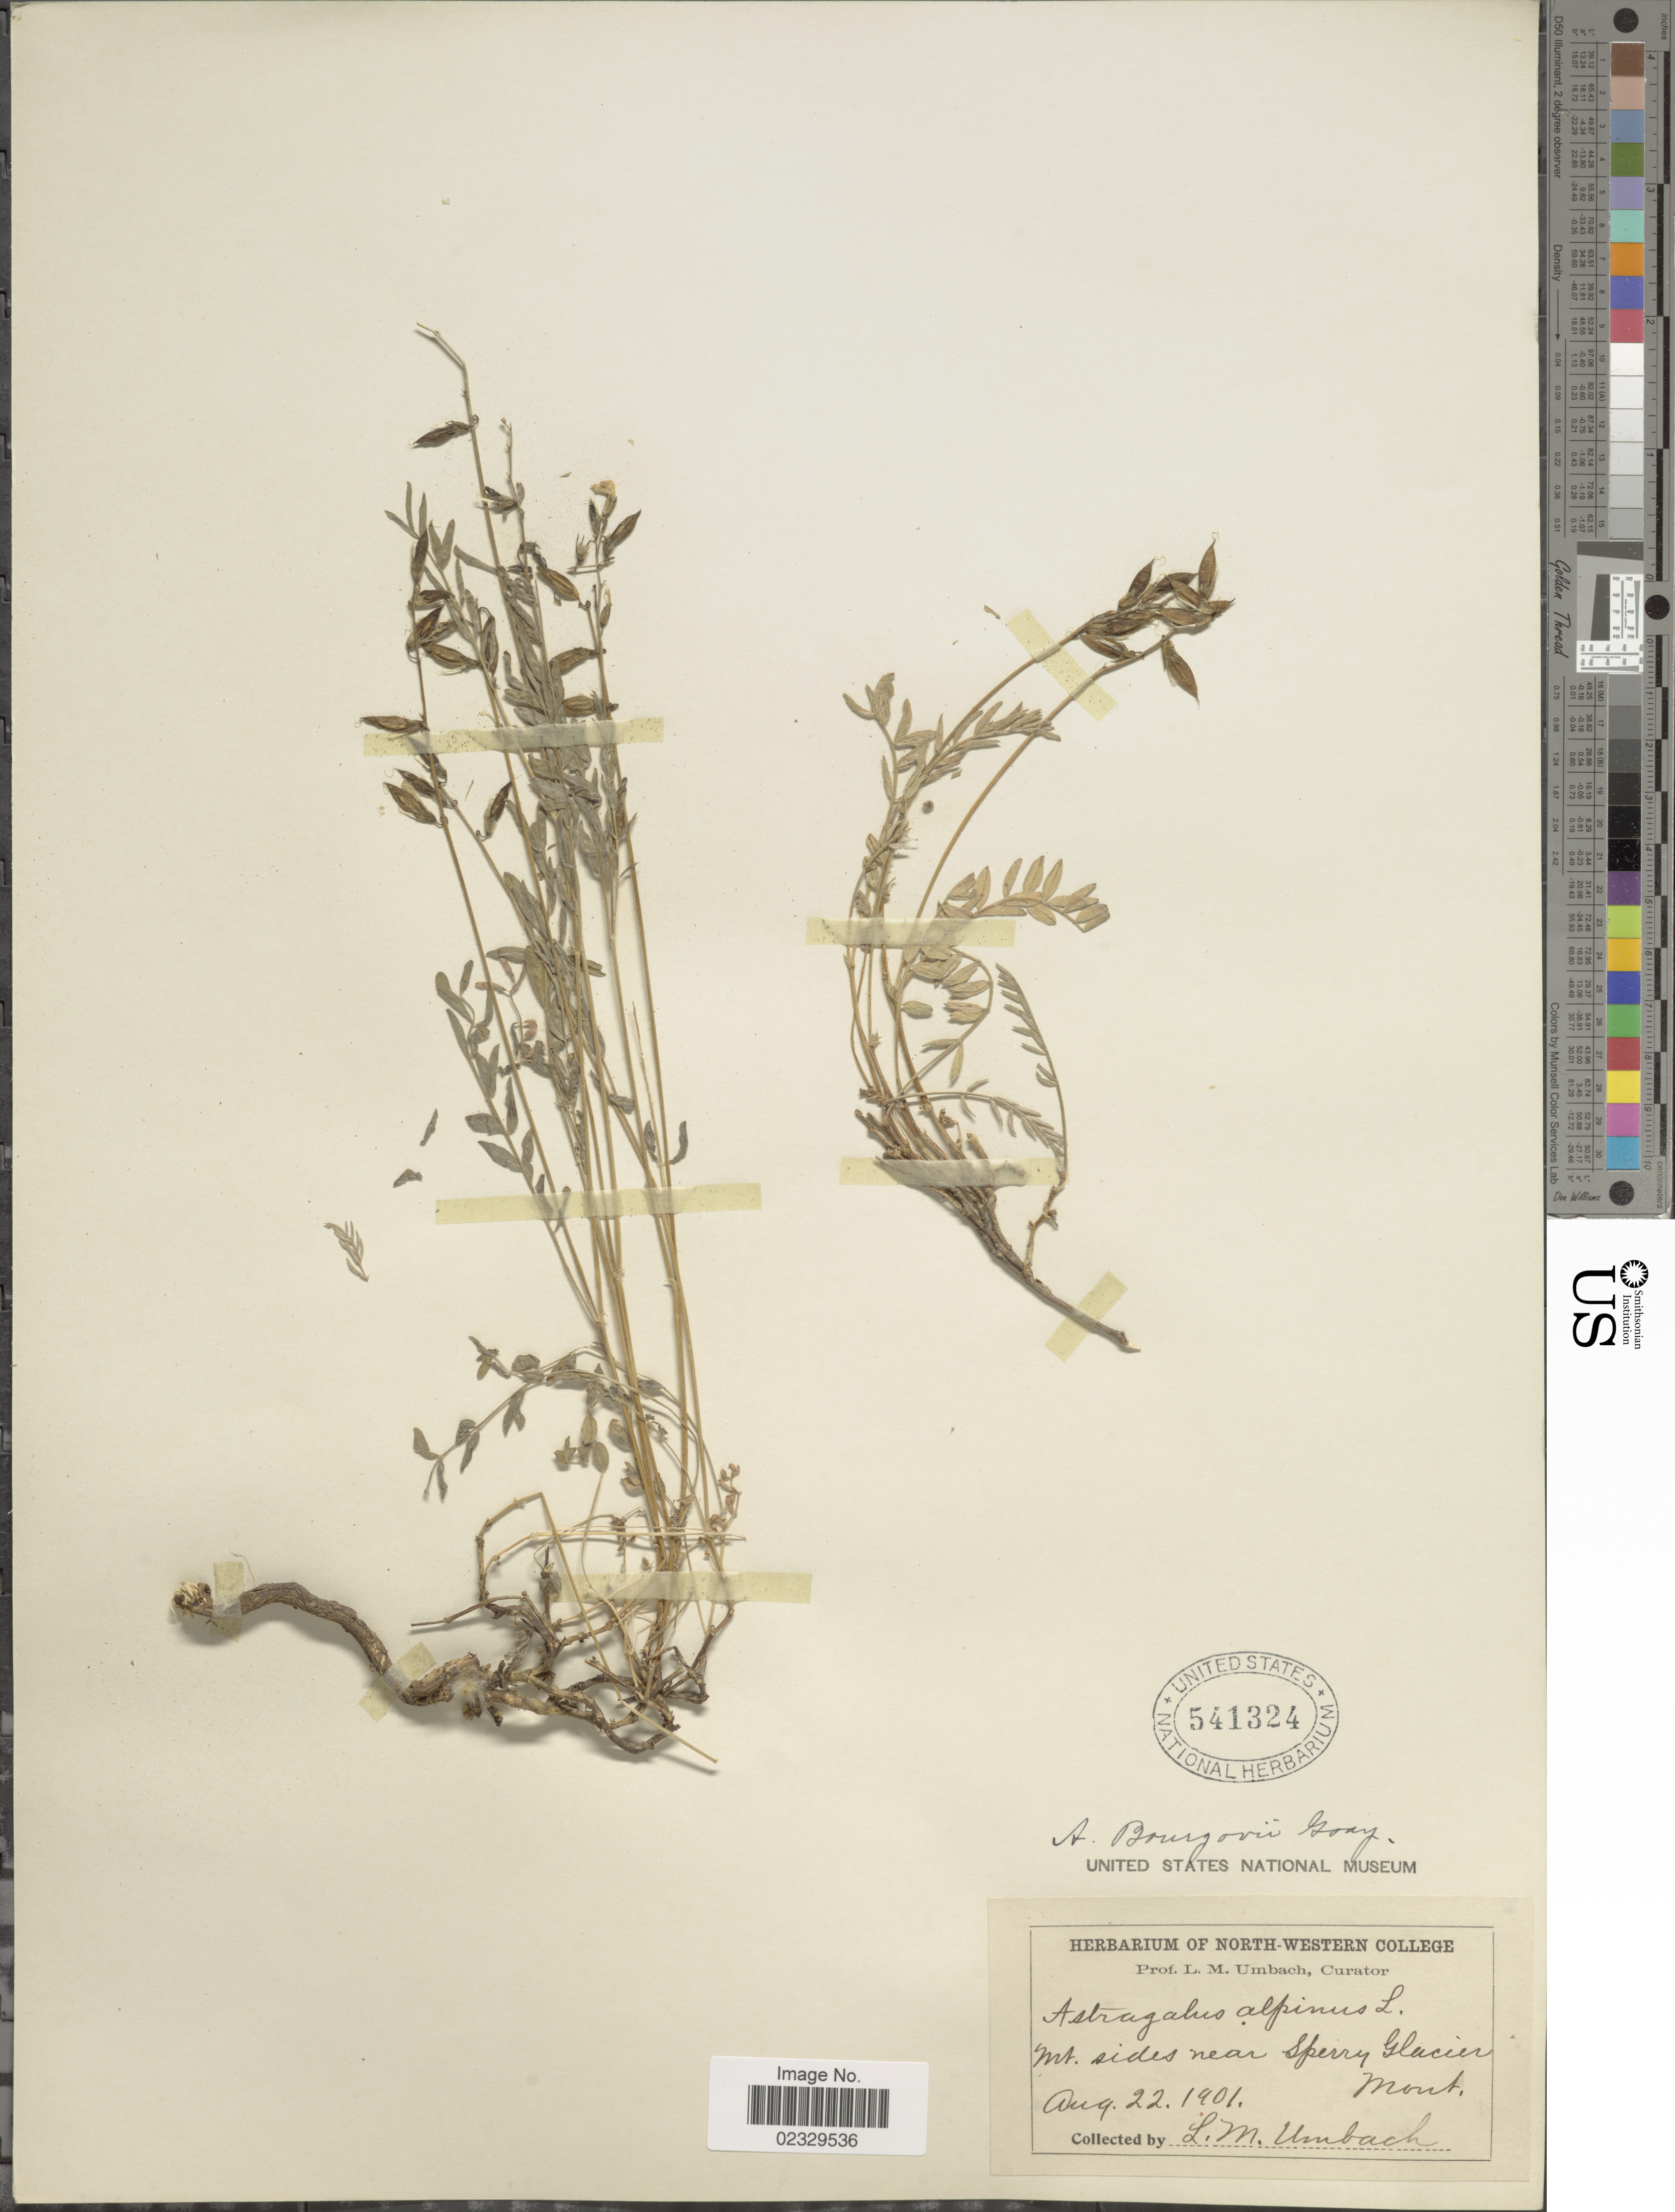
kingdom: Plantae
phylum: Tracheophyta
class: Magnoliopsida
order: Fabales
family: Fabaceae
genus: Astragalus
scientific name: Astragalus bourgovii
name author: A. Gray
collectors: L. M. Umbach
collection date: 1901-08-22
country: United States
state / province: Montana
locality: Mt. sides near Sperry Glacier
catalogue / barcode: US 541324